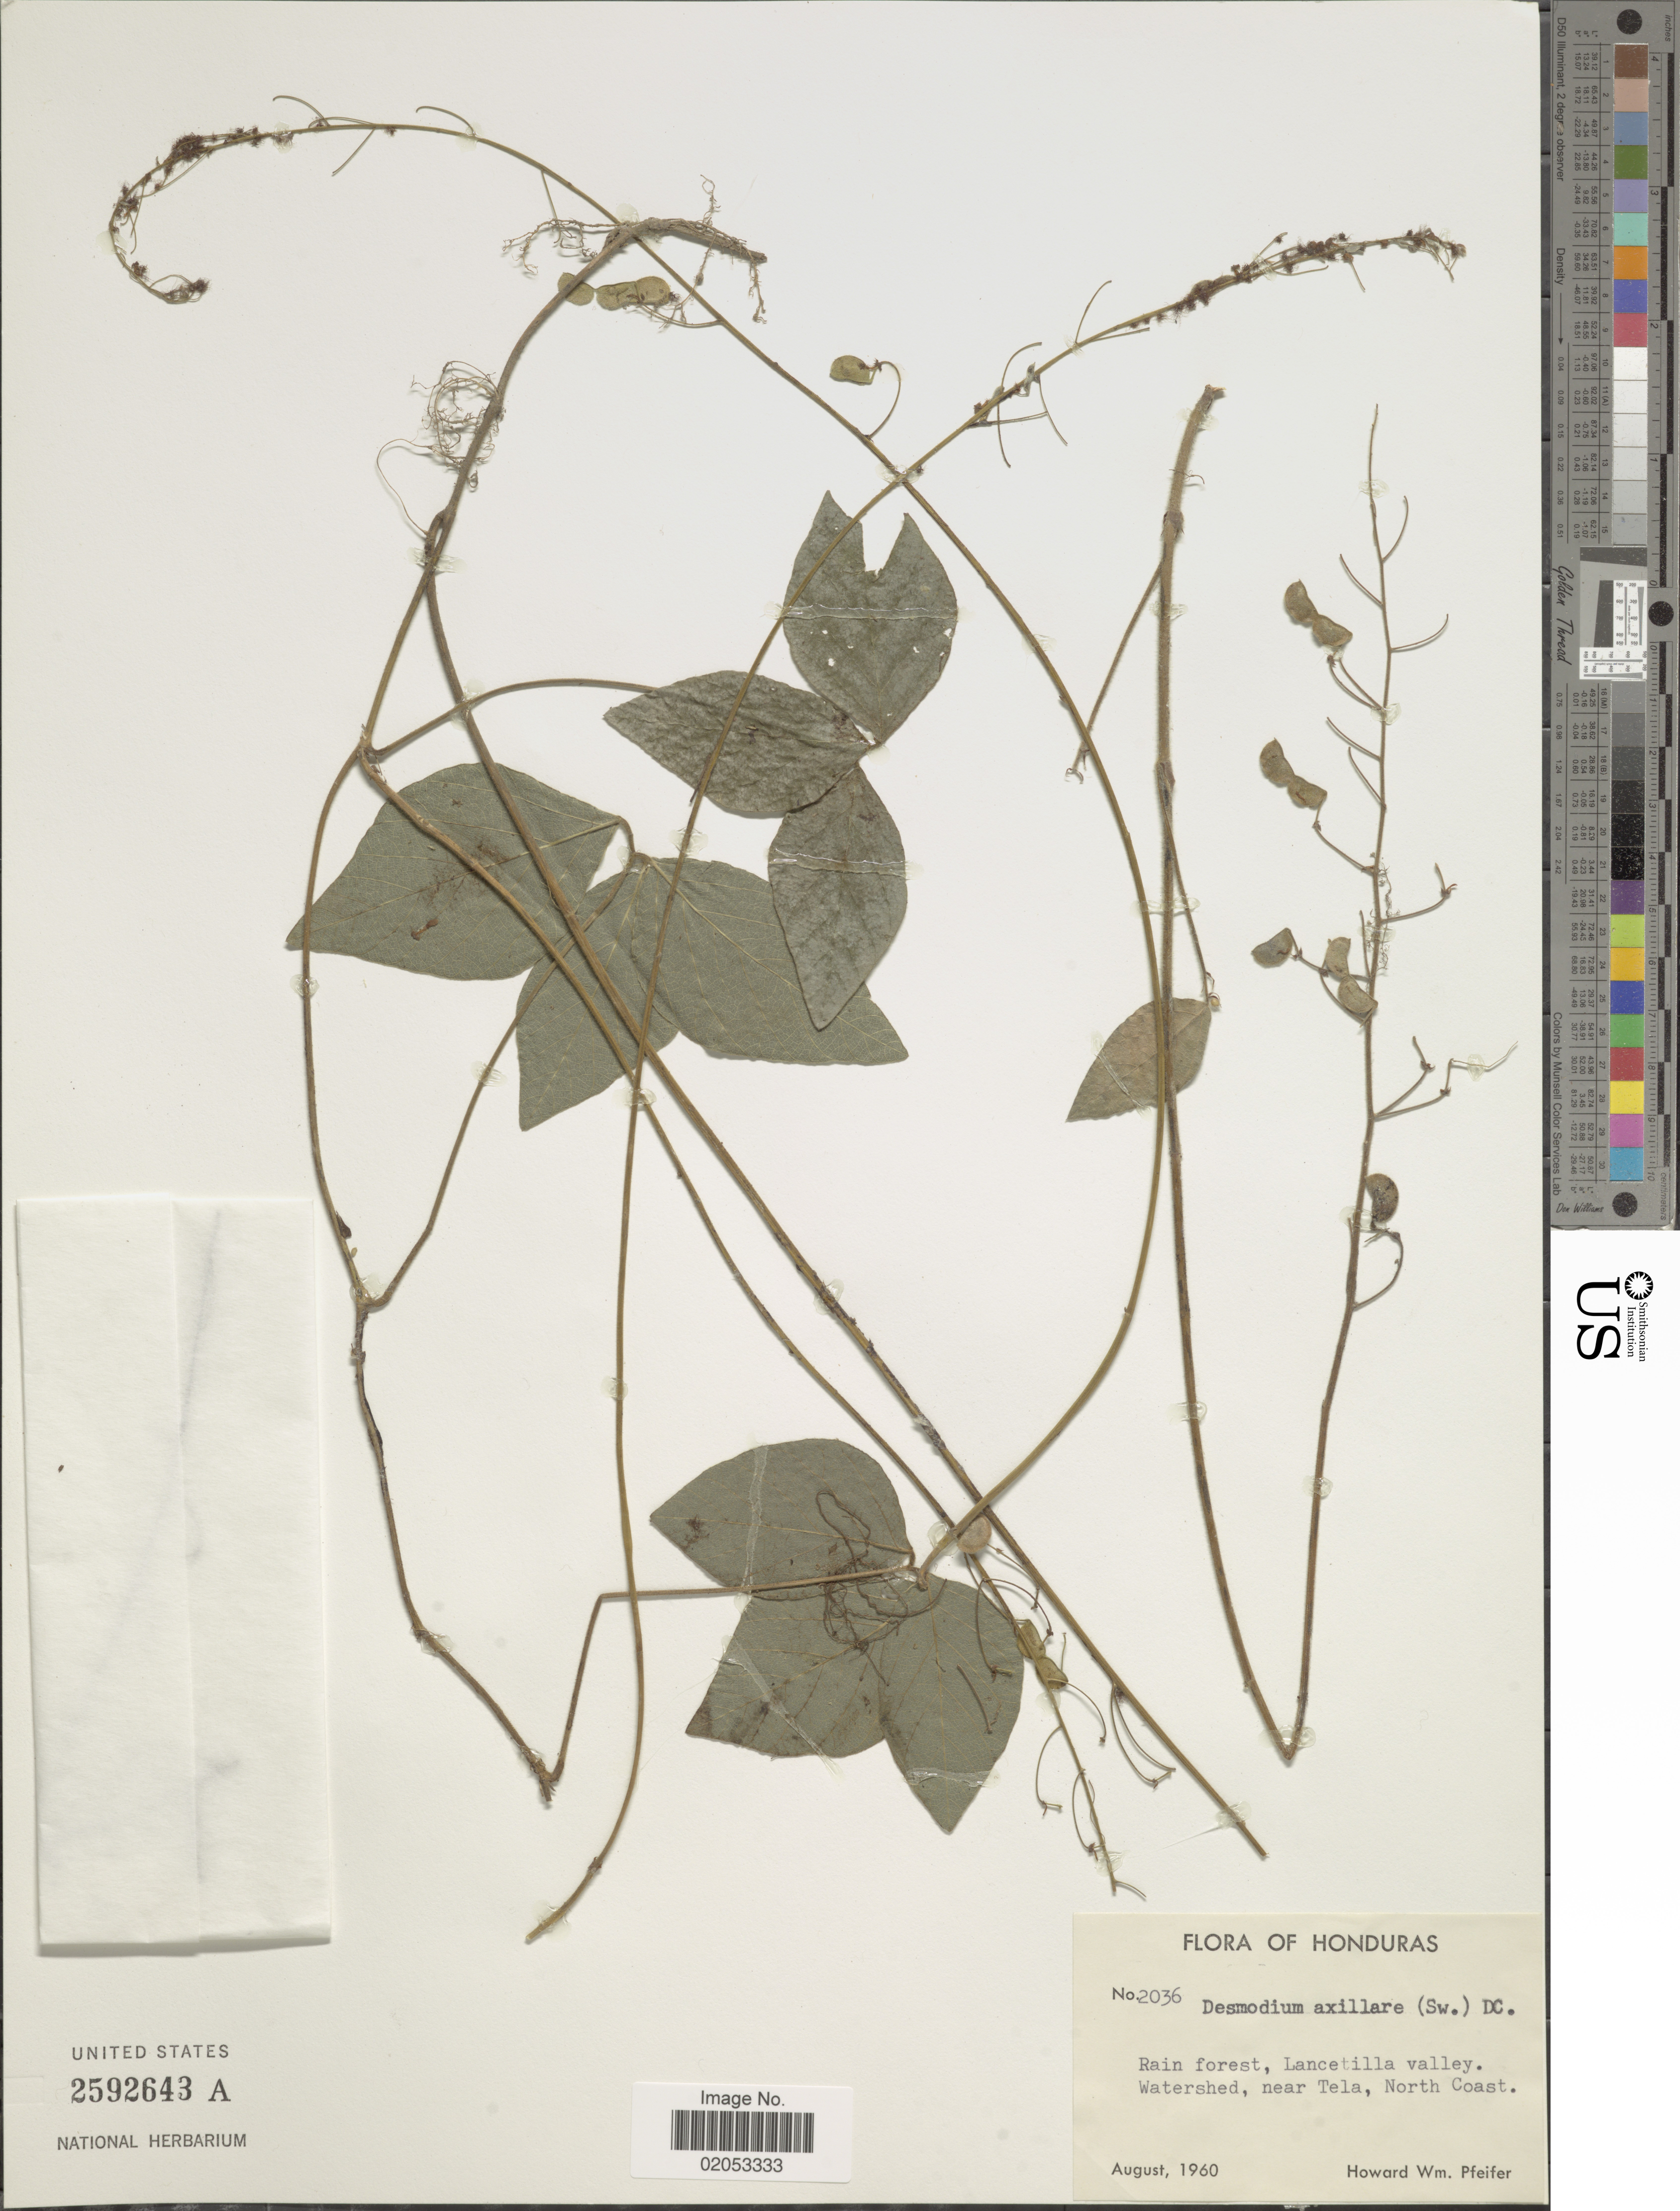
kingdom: Plantae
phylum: Tracheophyta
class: Magnoliopsida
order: Fabales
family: Fabaceae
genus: Desmodium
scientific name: Desmodium axillare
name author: (Sw.) DC.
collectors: H. W. Pfeifer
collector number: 2036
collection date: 1960-08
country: Honduras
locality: Lancetilla Valley, Watershed, near Tela, North Coast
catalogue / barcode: US 2592643A